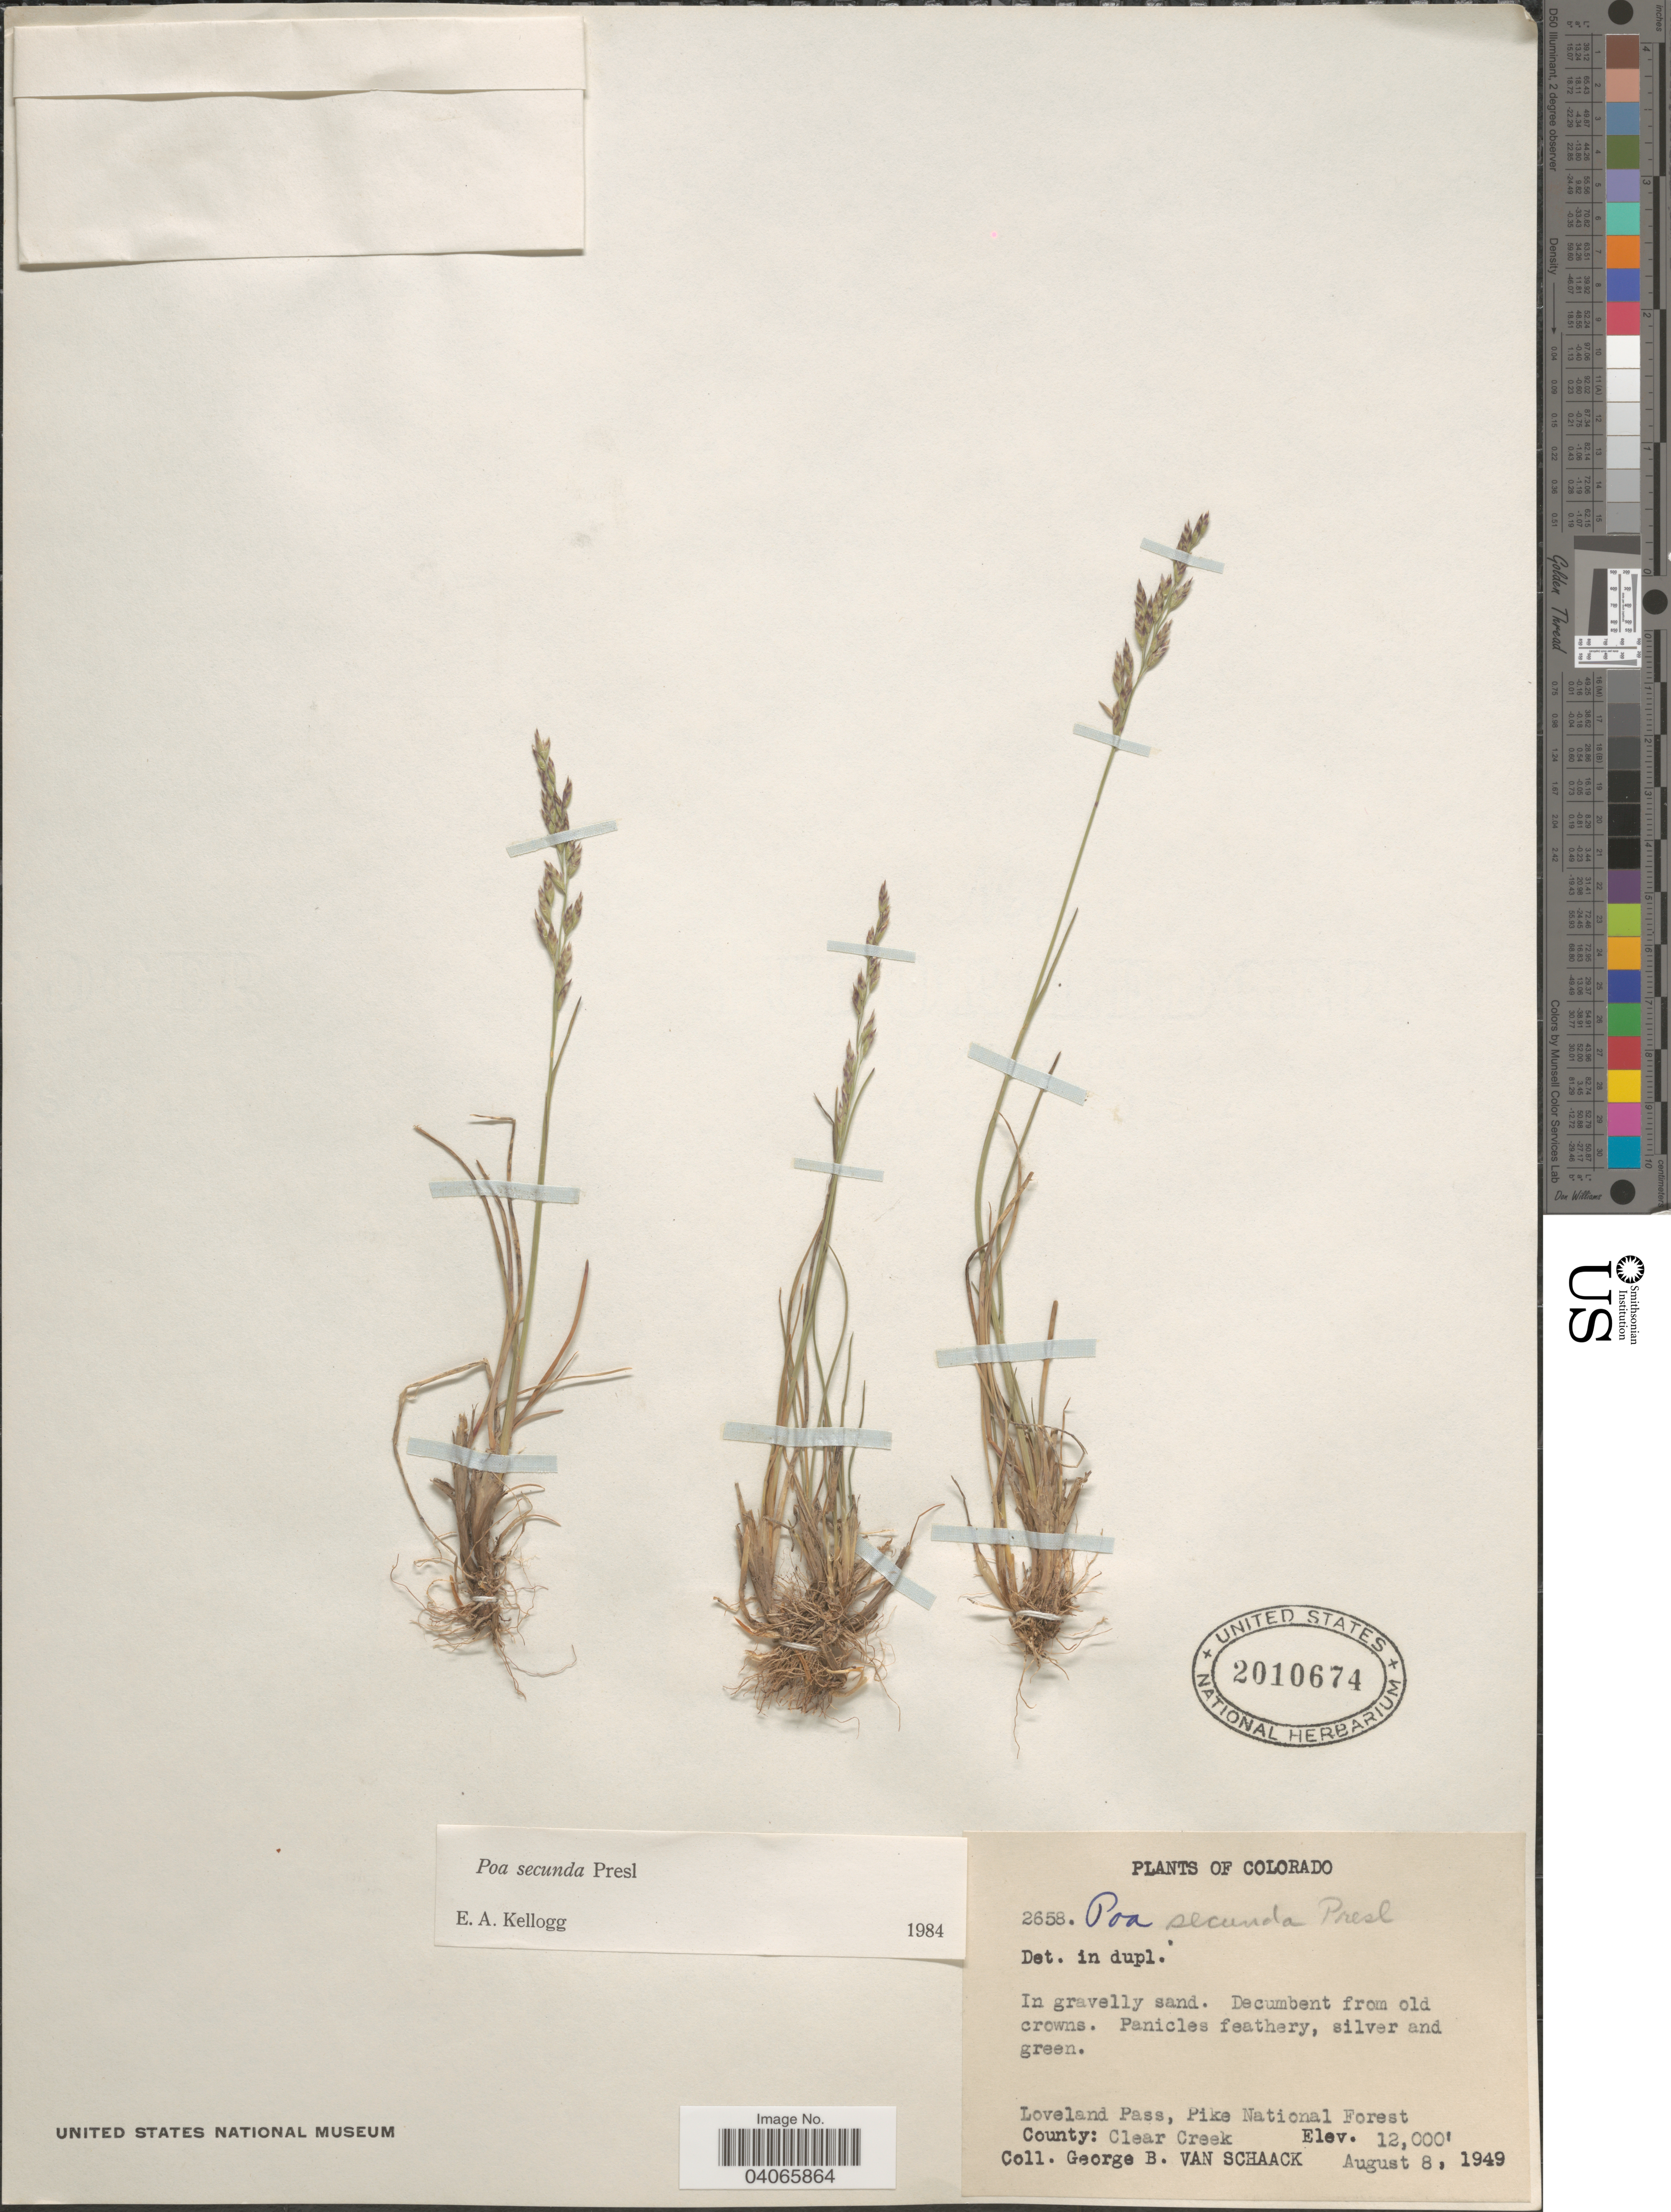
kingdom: Plantae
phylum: Tracheophyta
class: Liliopsida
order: Poales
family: Poaceae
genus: Poa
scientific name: Poa secunda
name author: J. Presl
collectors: G. Van Schaack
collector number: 2658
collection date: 1949-08-08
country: United States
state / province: Colorado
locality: Loveland Pass, Pike National Forest. County: Clear Creek.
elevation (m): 3658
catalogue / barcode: US 2010674